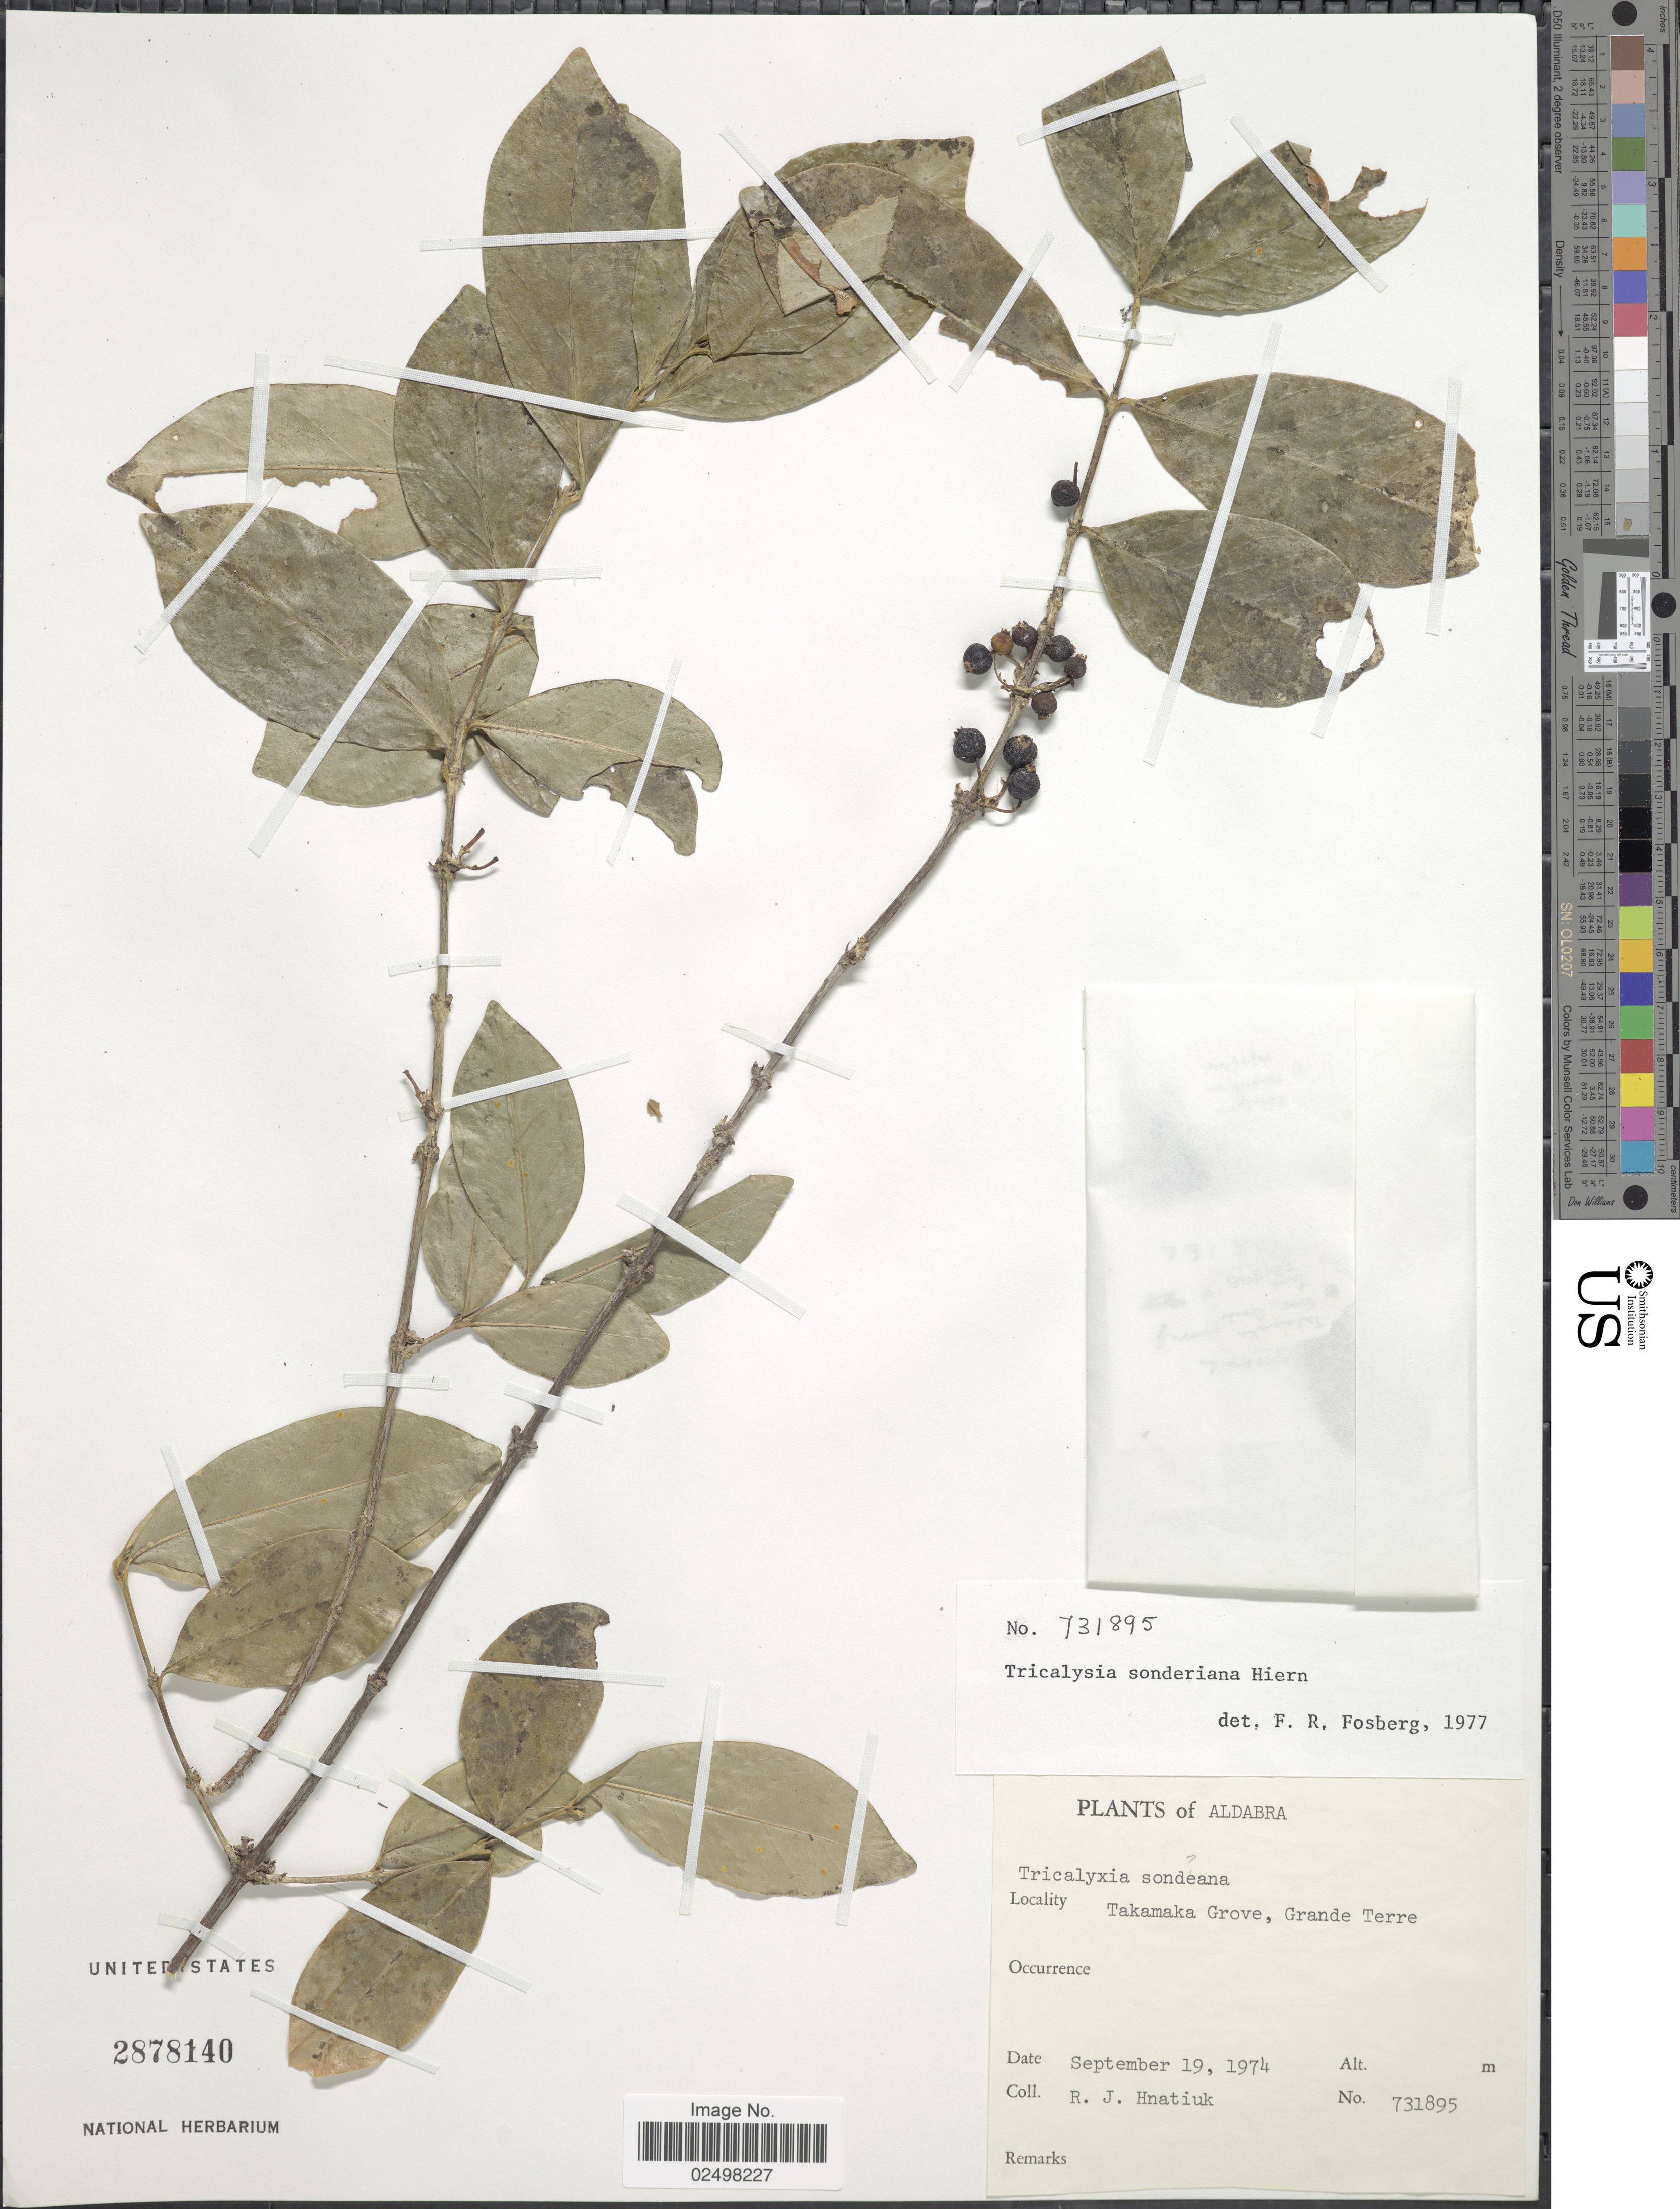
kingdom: Plantae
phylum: Tracheophyta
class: Magnoliopsida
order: Gentianales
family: Rubiaceae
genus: Tricalysia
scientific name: Tricalysia sonderiana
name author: Hiern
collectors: R. Hnatiuk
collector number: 731895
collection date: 1974-09-19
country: Seychelles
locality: Aldabra, Takamaka Grove, Grande Terre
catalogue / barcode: US 2878140